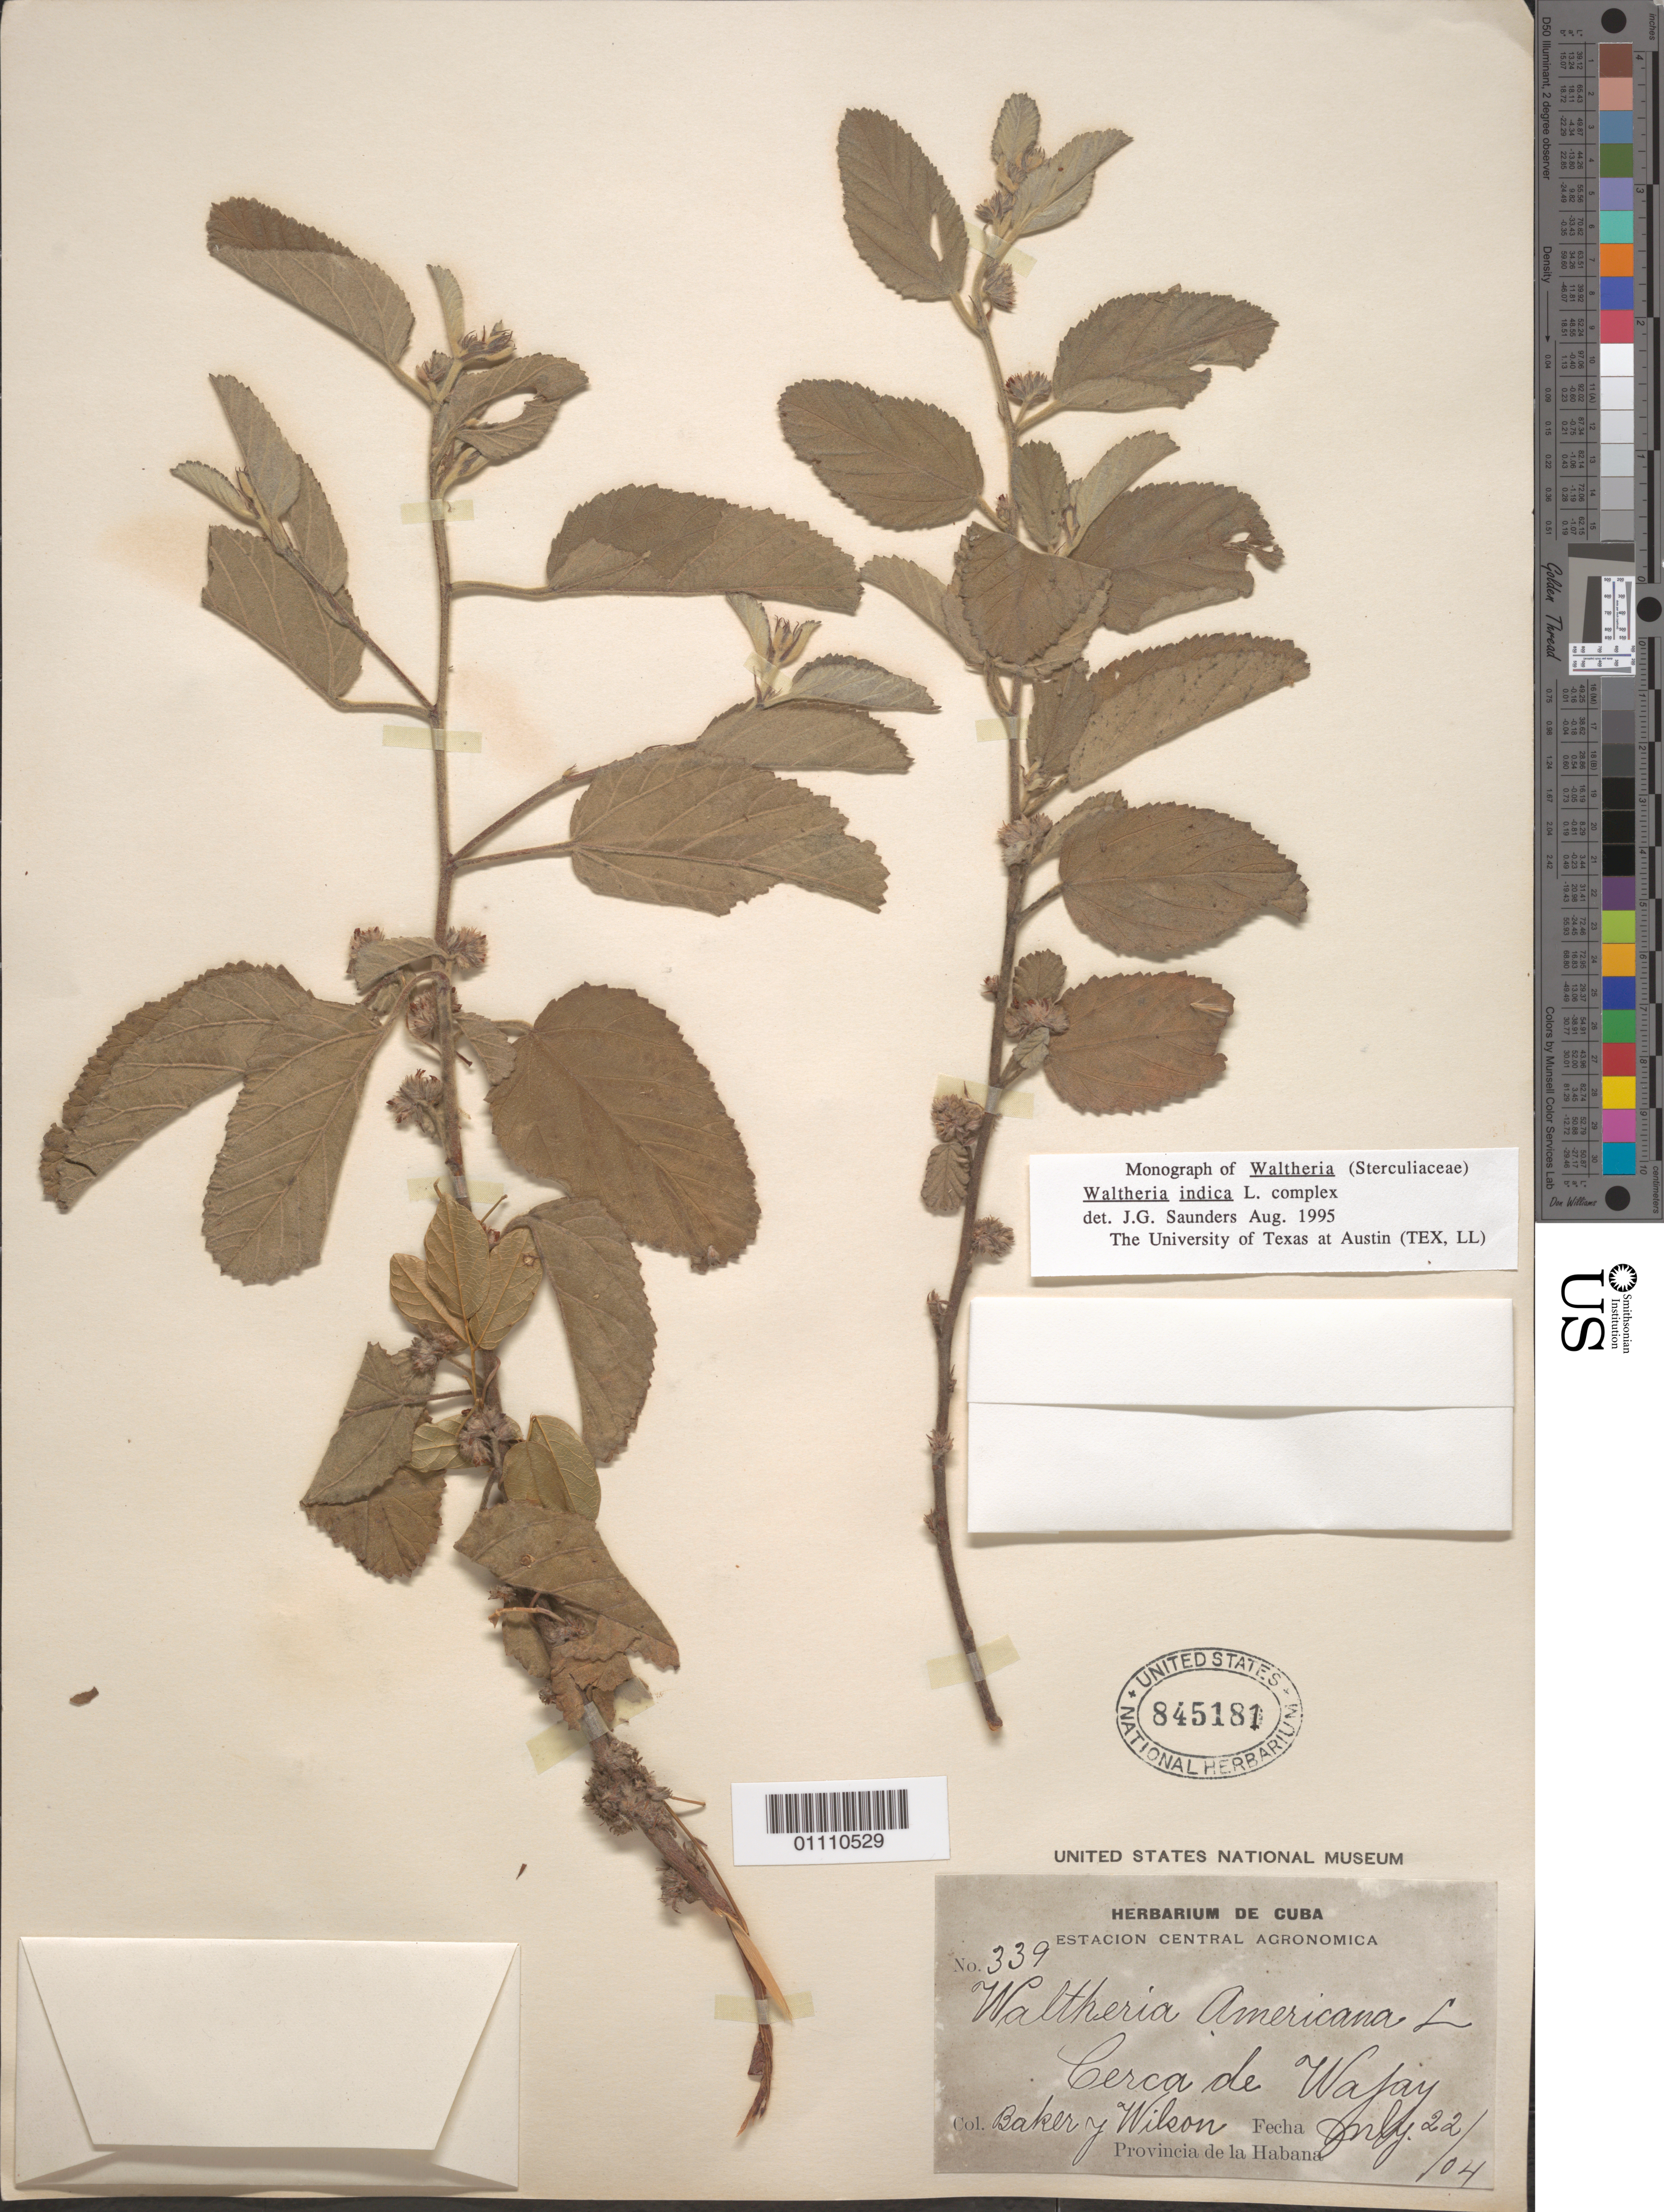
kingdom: Plantae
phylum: Tracheophyta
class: Magnoliopsida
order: Malvales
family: Malvaceae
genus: Waltheria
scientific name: Waltheria indica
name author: L.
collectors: C. F. Baker & -- Wilson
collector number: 339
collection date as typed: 22 Jul 1904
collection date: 1904-07-22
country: Cuba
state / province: La Habana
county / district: Municipio Boyeros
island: Cuba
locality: Cerca de Wajay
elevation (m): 65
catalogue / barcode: US 845181